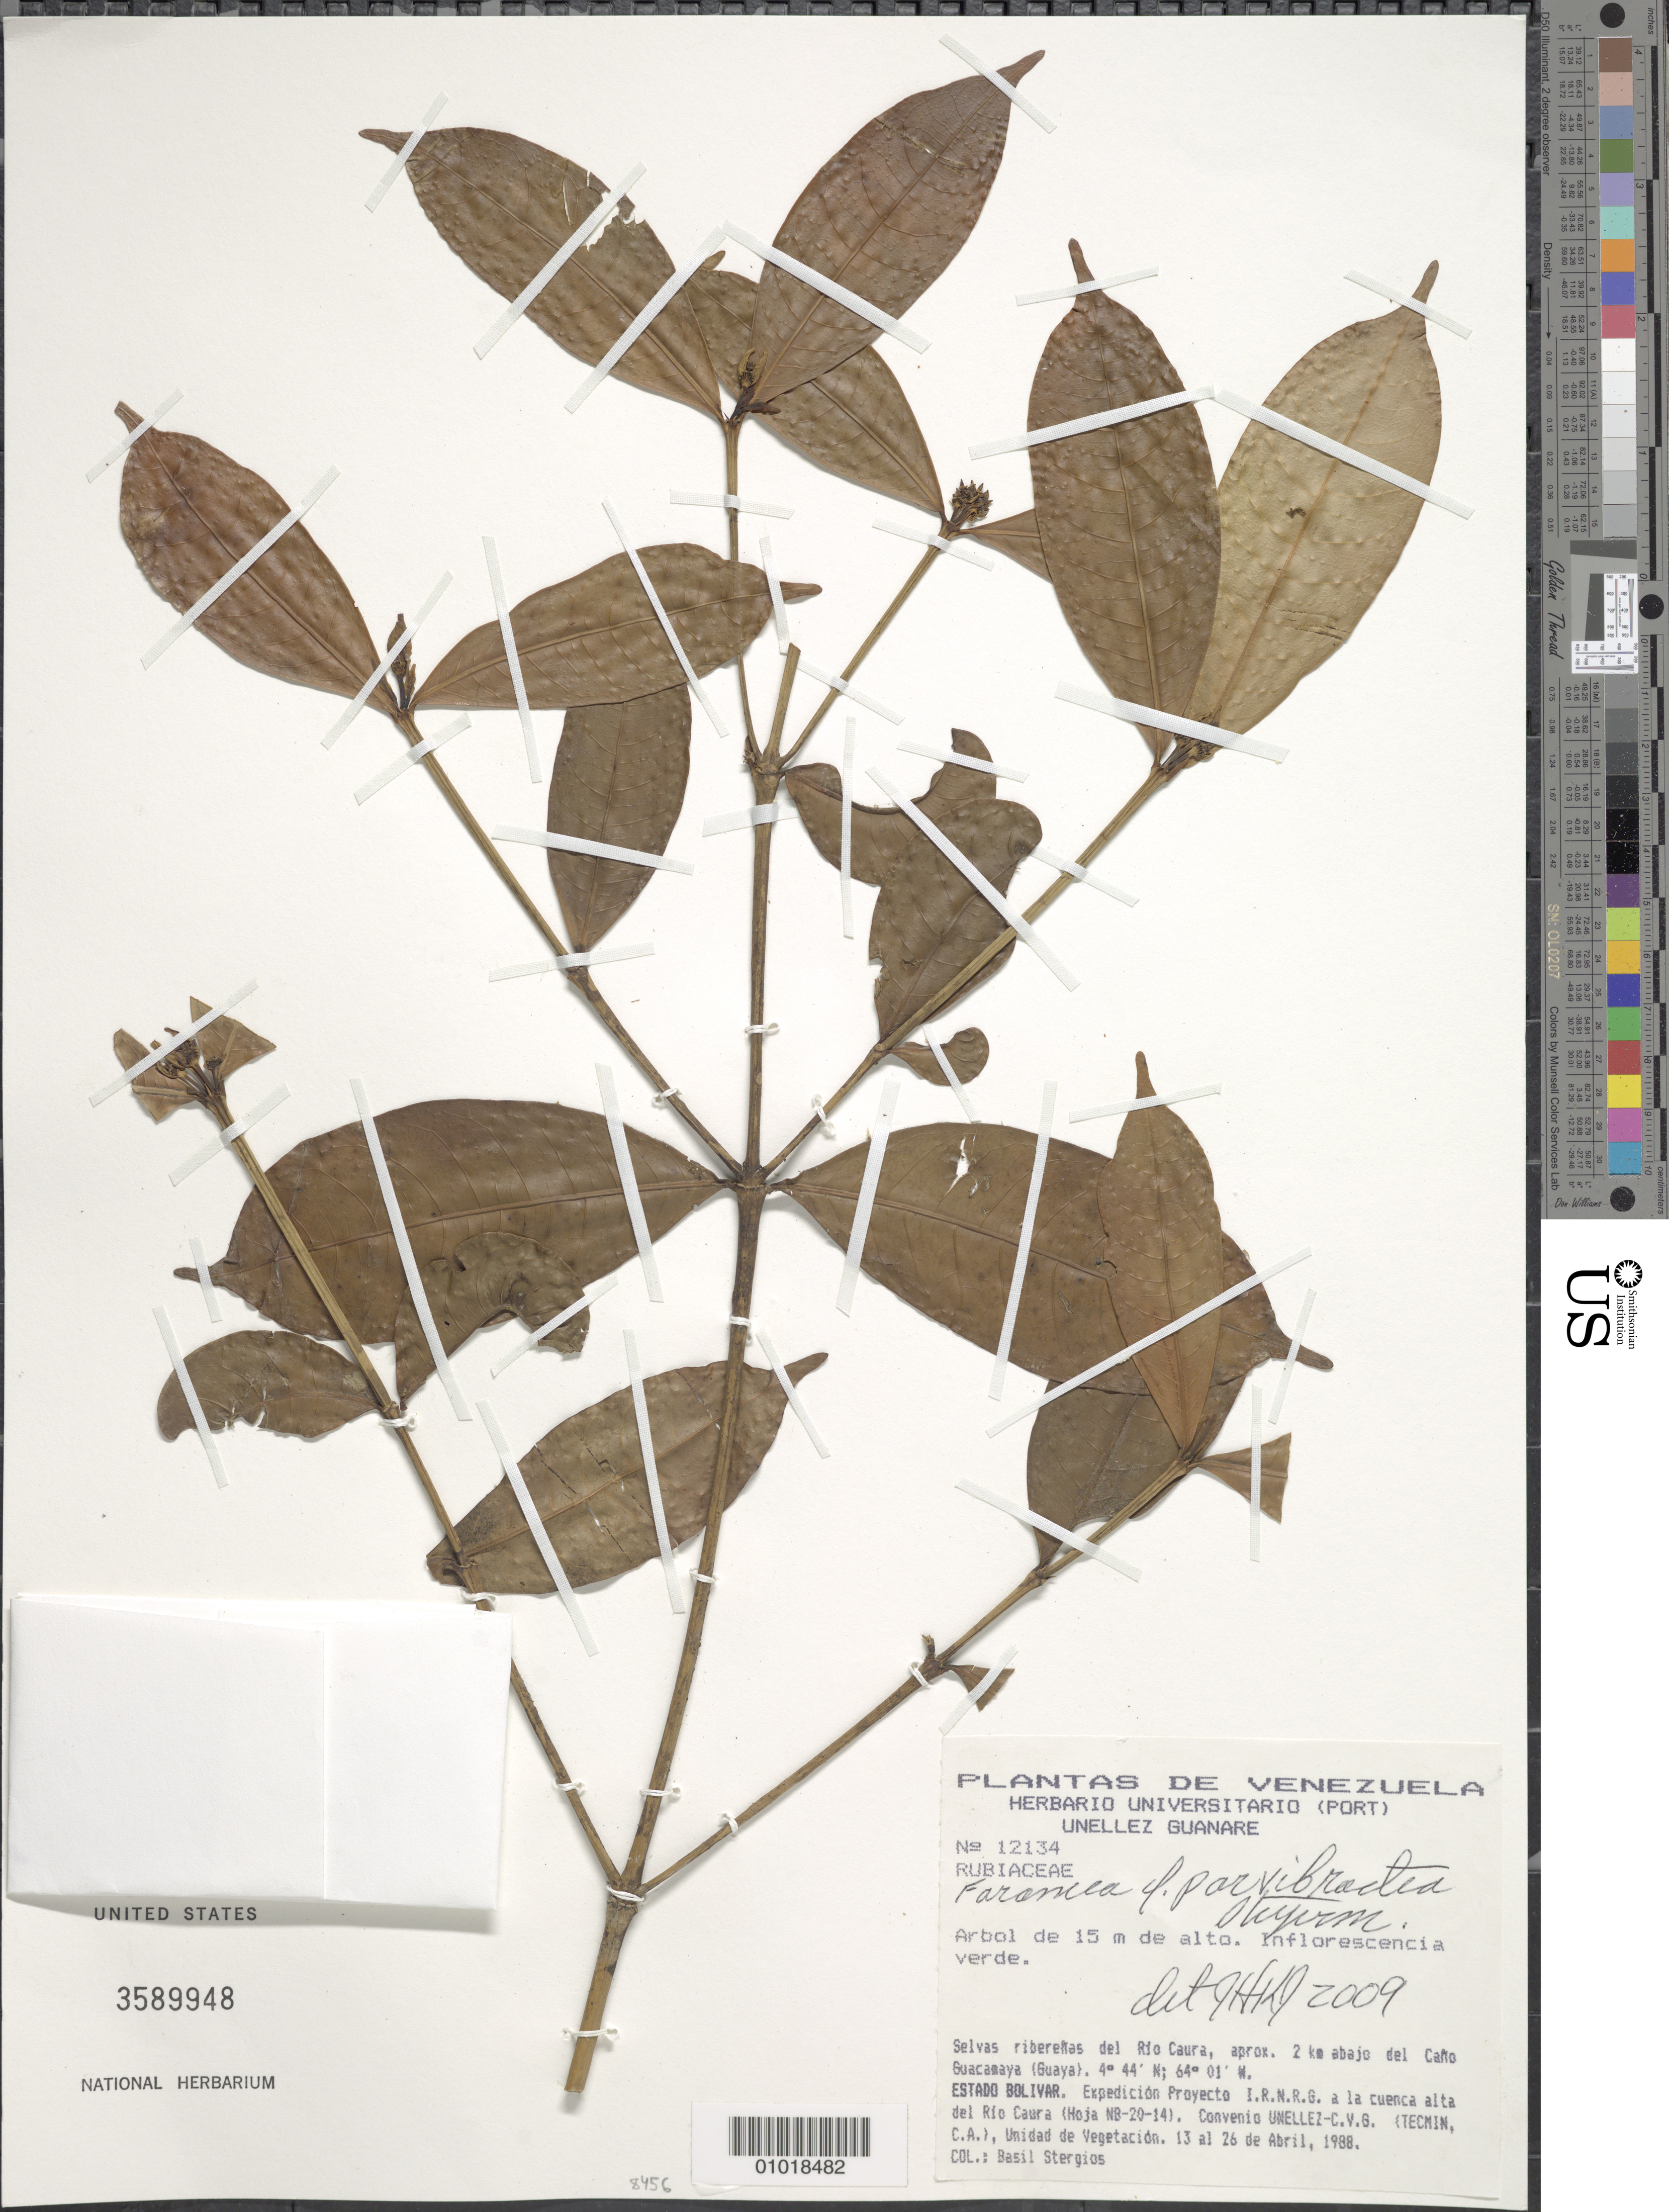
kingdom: Plantae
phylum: Tracheophyta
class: Magnoliopsida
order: Gentianales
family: Rubiaceae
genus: Faramea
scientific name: Faramea parvibractea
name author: Steyerm.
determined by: Kirkbride, J. H.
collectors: B. G. Stergios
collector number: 12134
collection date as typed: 13-Apr-88 to 26-Apr-88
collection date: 1988-04-13/1988-04-26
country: Venezuela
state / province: Bolívar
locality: Río Caura, 2 km del Caño Guacamaya (Guaya)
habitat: Selvas riberenas del río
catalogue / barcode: US 3589948